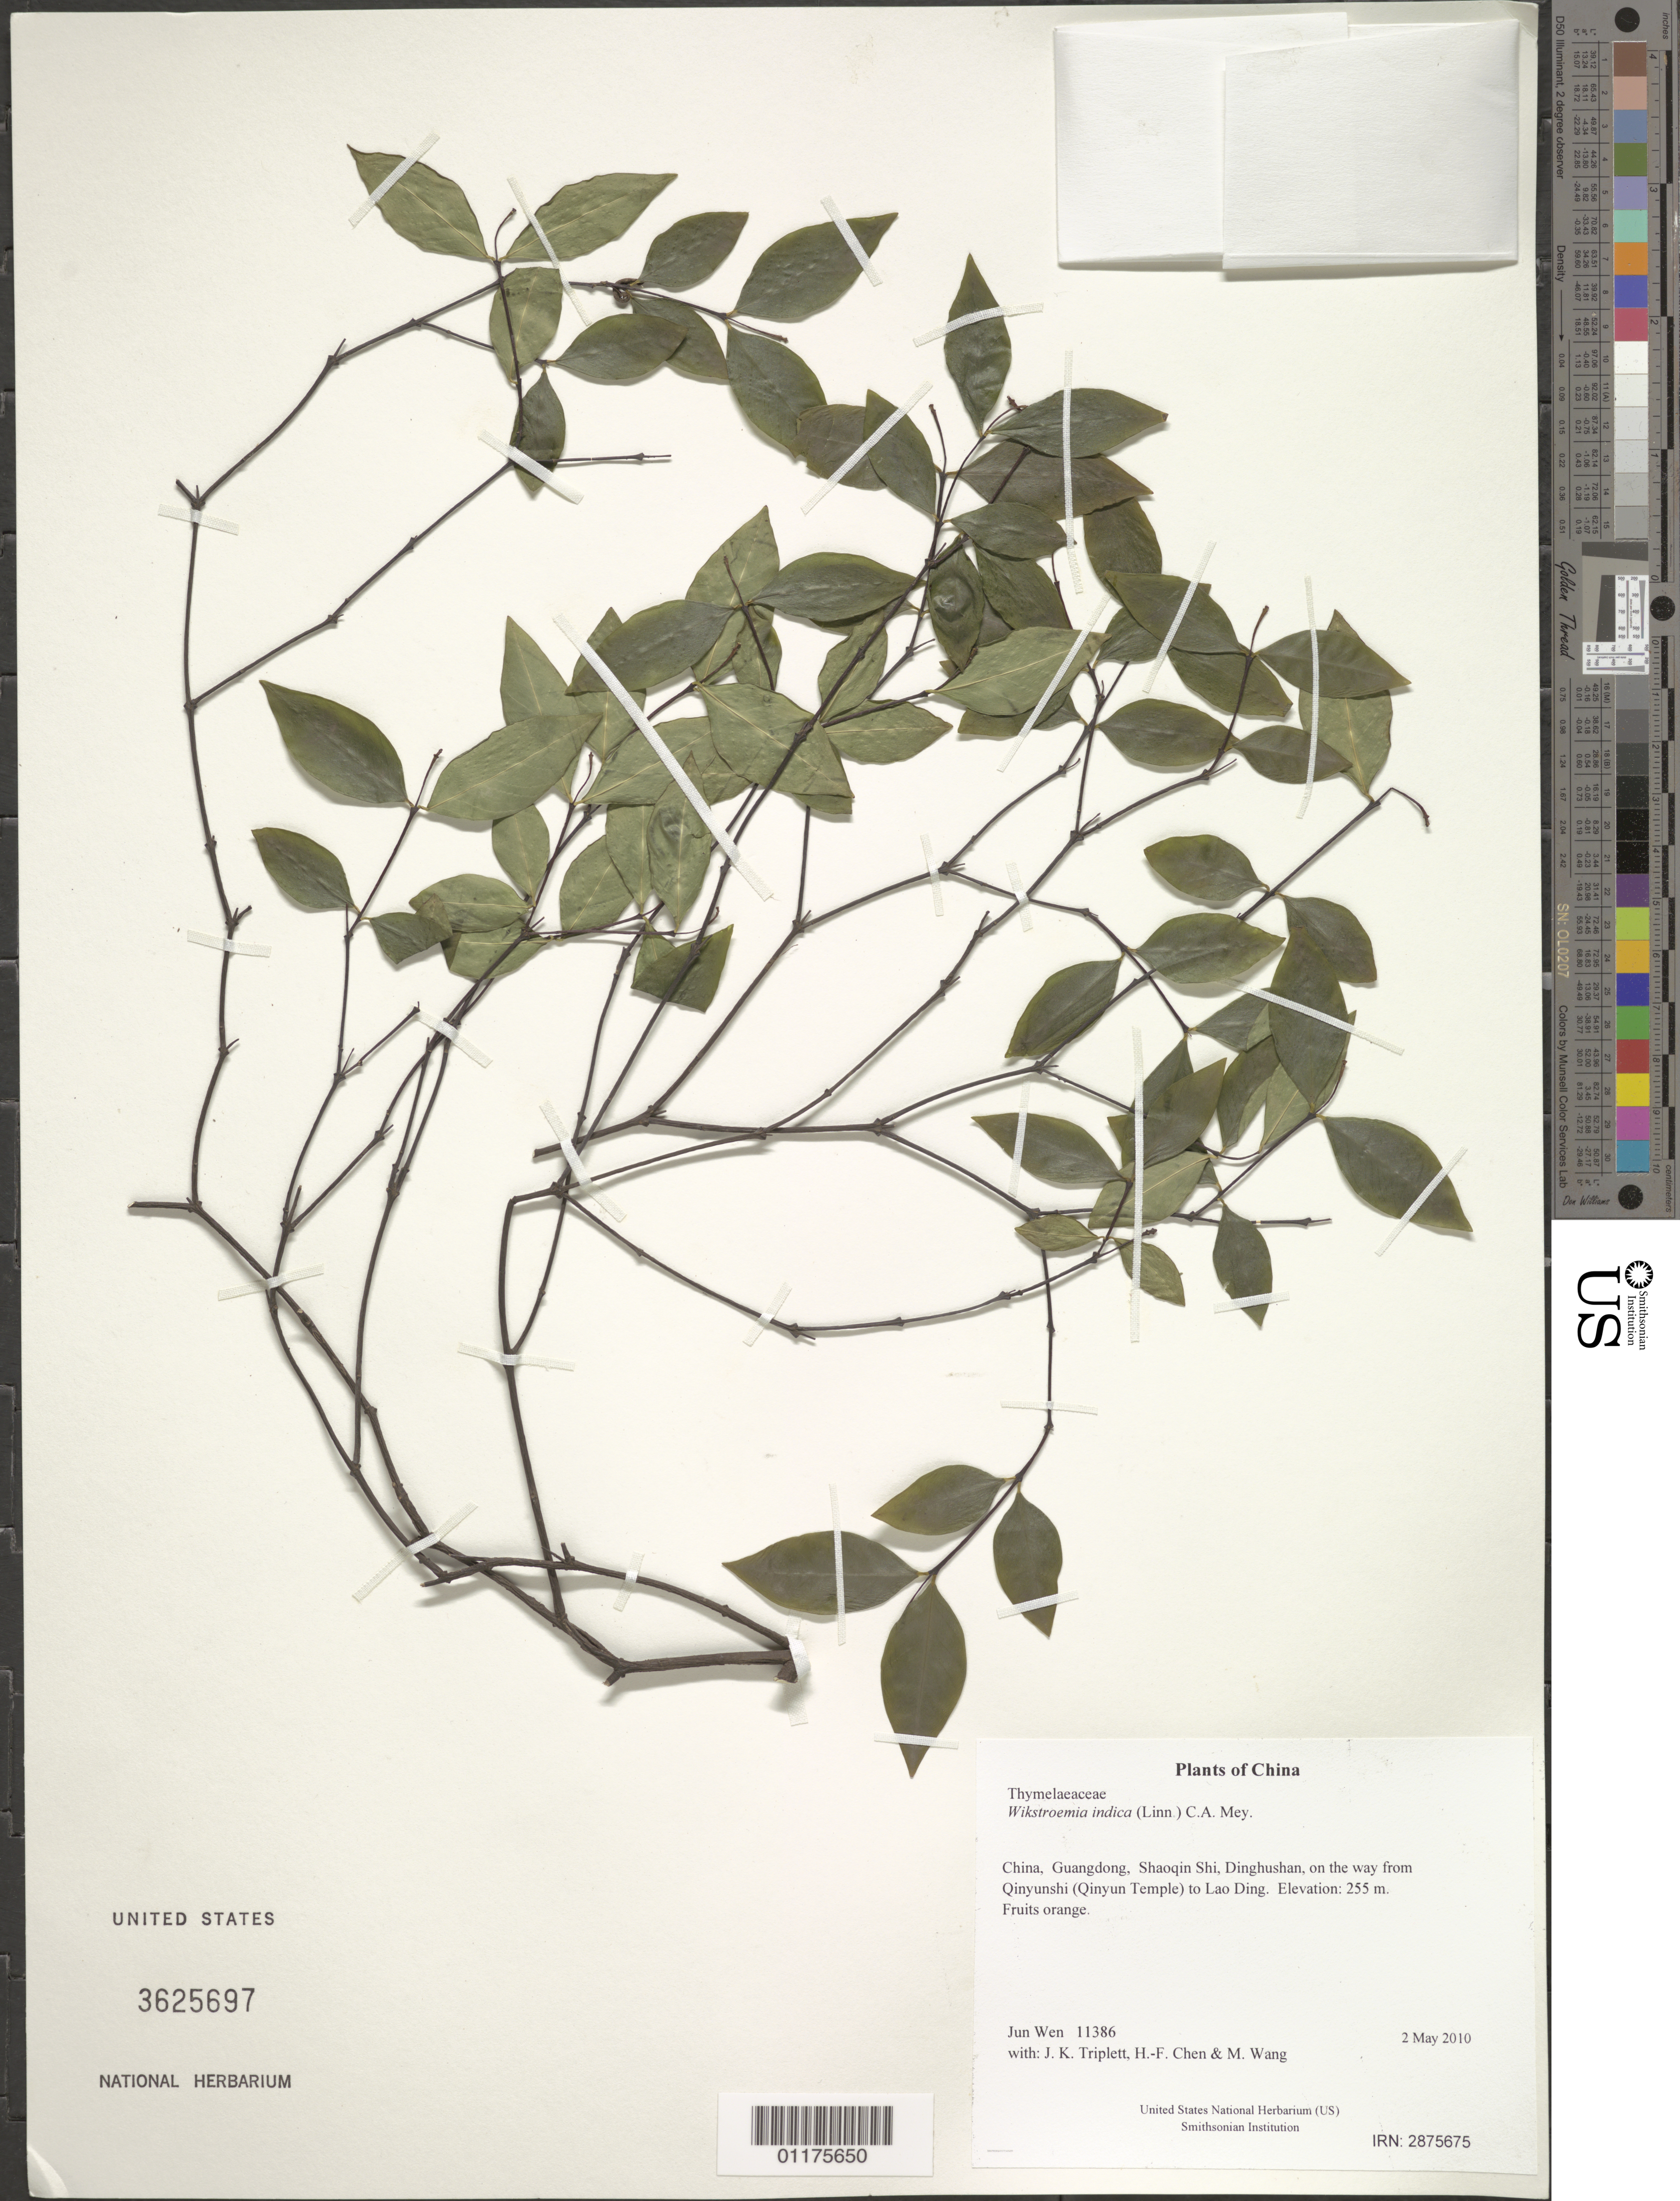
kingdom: Plantae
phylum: Tracheophyta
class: Magnoliopsida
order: Malvales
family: Thymelaeaceae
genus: Wikstroemia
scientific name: Wikstroemia indica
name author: (L.) C.A. Mey.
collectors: J. Wen, J. K. Triplett, H.-F. Chen & M. Wang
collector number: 11386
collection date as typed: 2 May 2010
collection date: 2010-05-02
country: China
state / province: Guangdong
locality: Shaoqin Shi, Dinghushan, on the way from Qinyunshi (Qinyun Temple) to Lao Ding.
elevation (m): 255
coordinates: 23 09.575 N, 112 31.817 E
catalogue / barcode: US 3625697